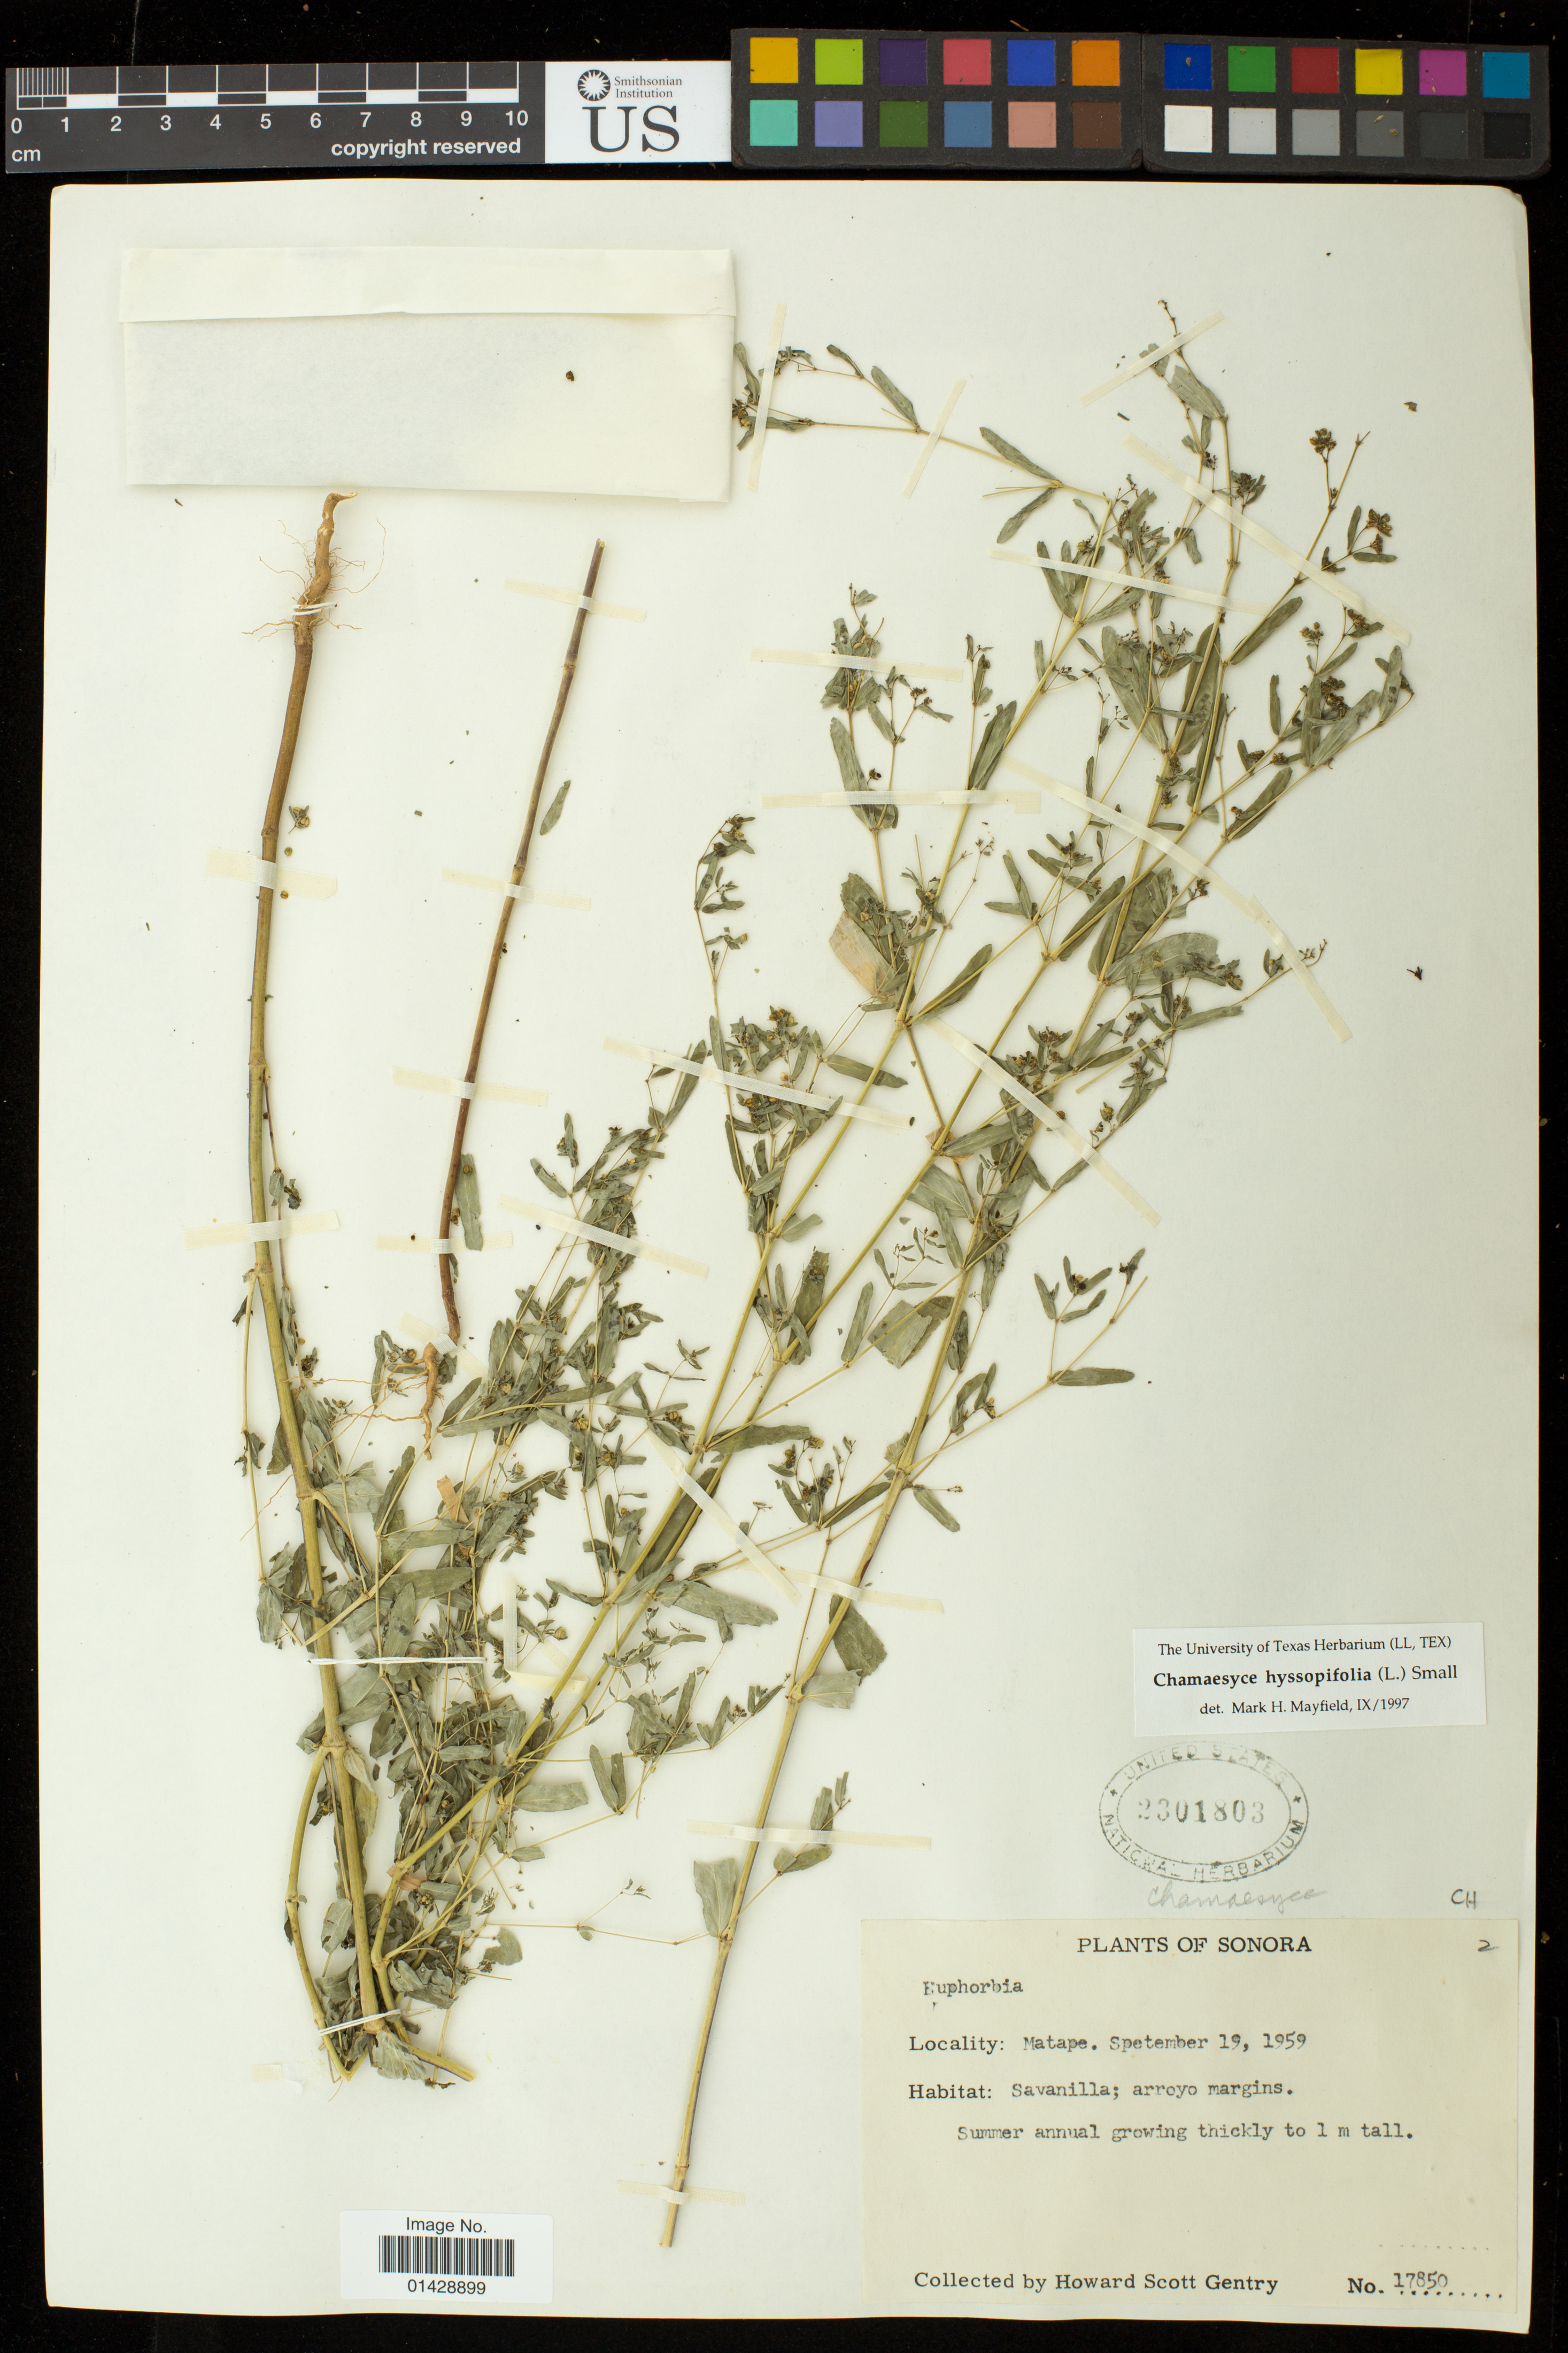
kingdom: Plantae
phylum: Tracheophyta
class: Magnoliopsida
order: Malpighiales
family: Euphorbiaceae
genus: Euphorbia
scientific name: Euphorbia hyssopifolia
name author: L.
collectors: H. S. Gentry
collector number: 17850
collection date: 1959-09-19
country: Mexico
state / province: Sonora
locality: Matape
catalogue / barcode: US 2301803